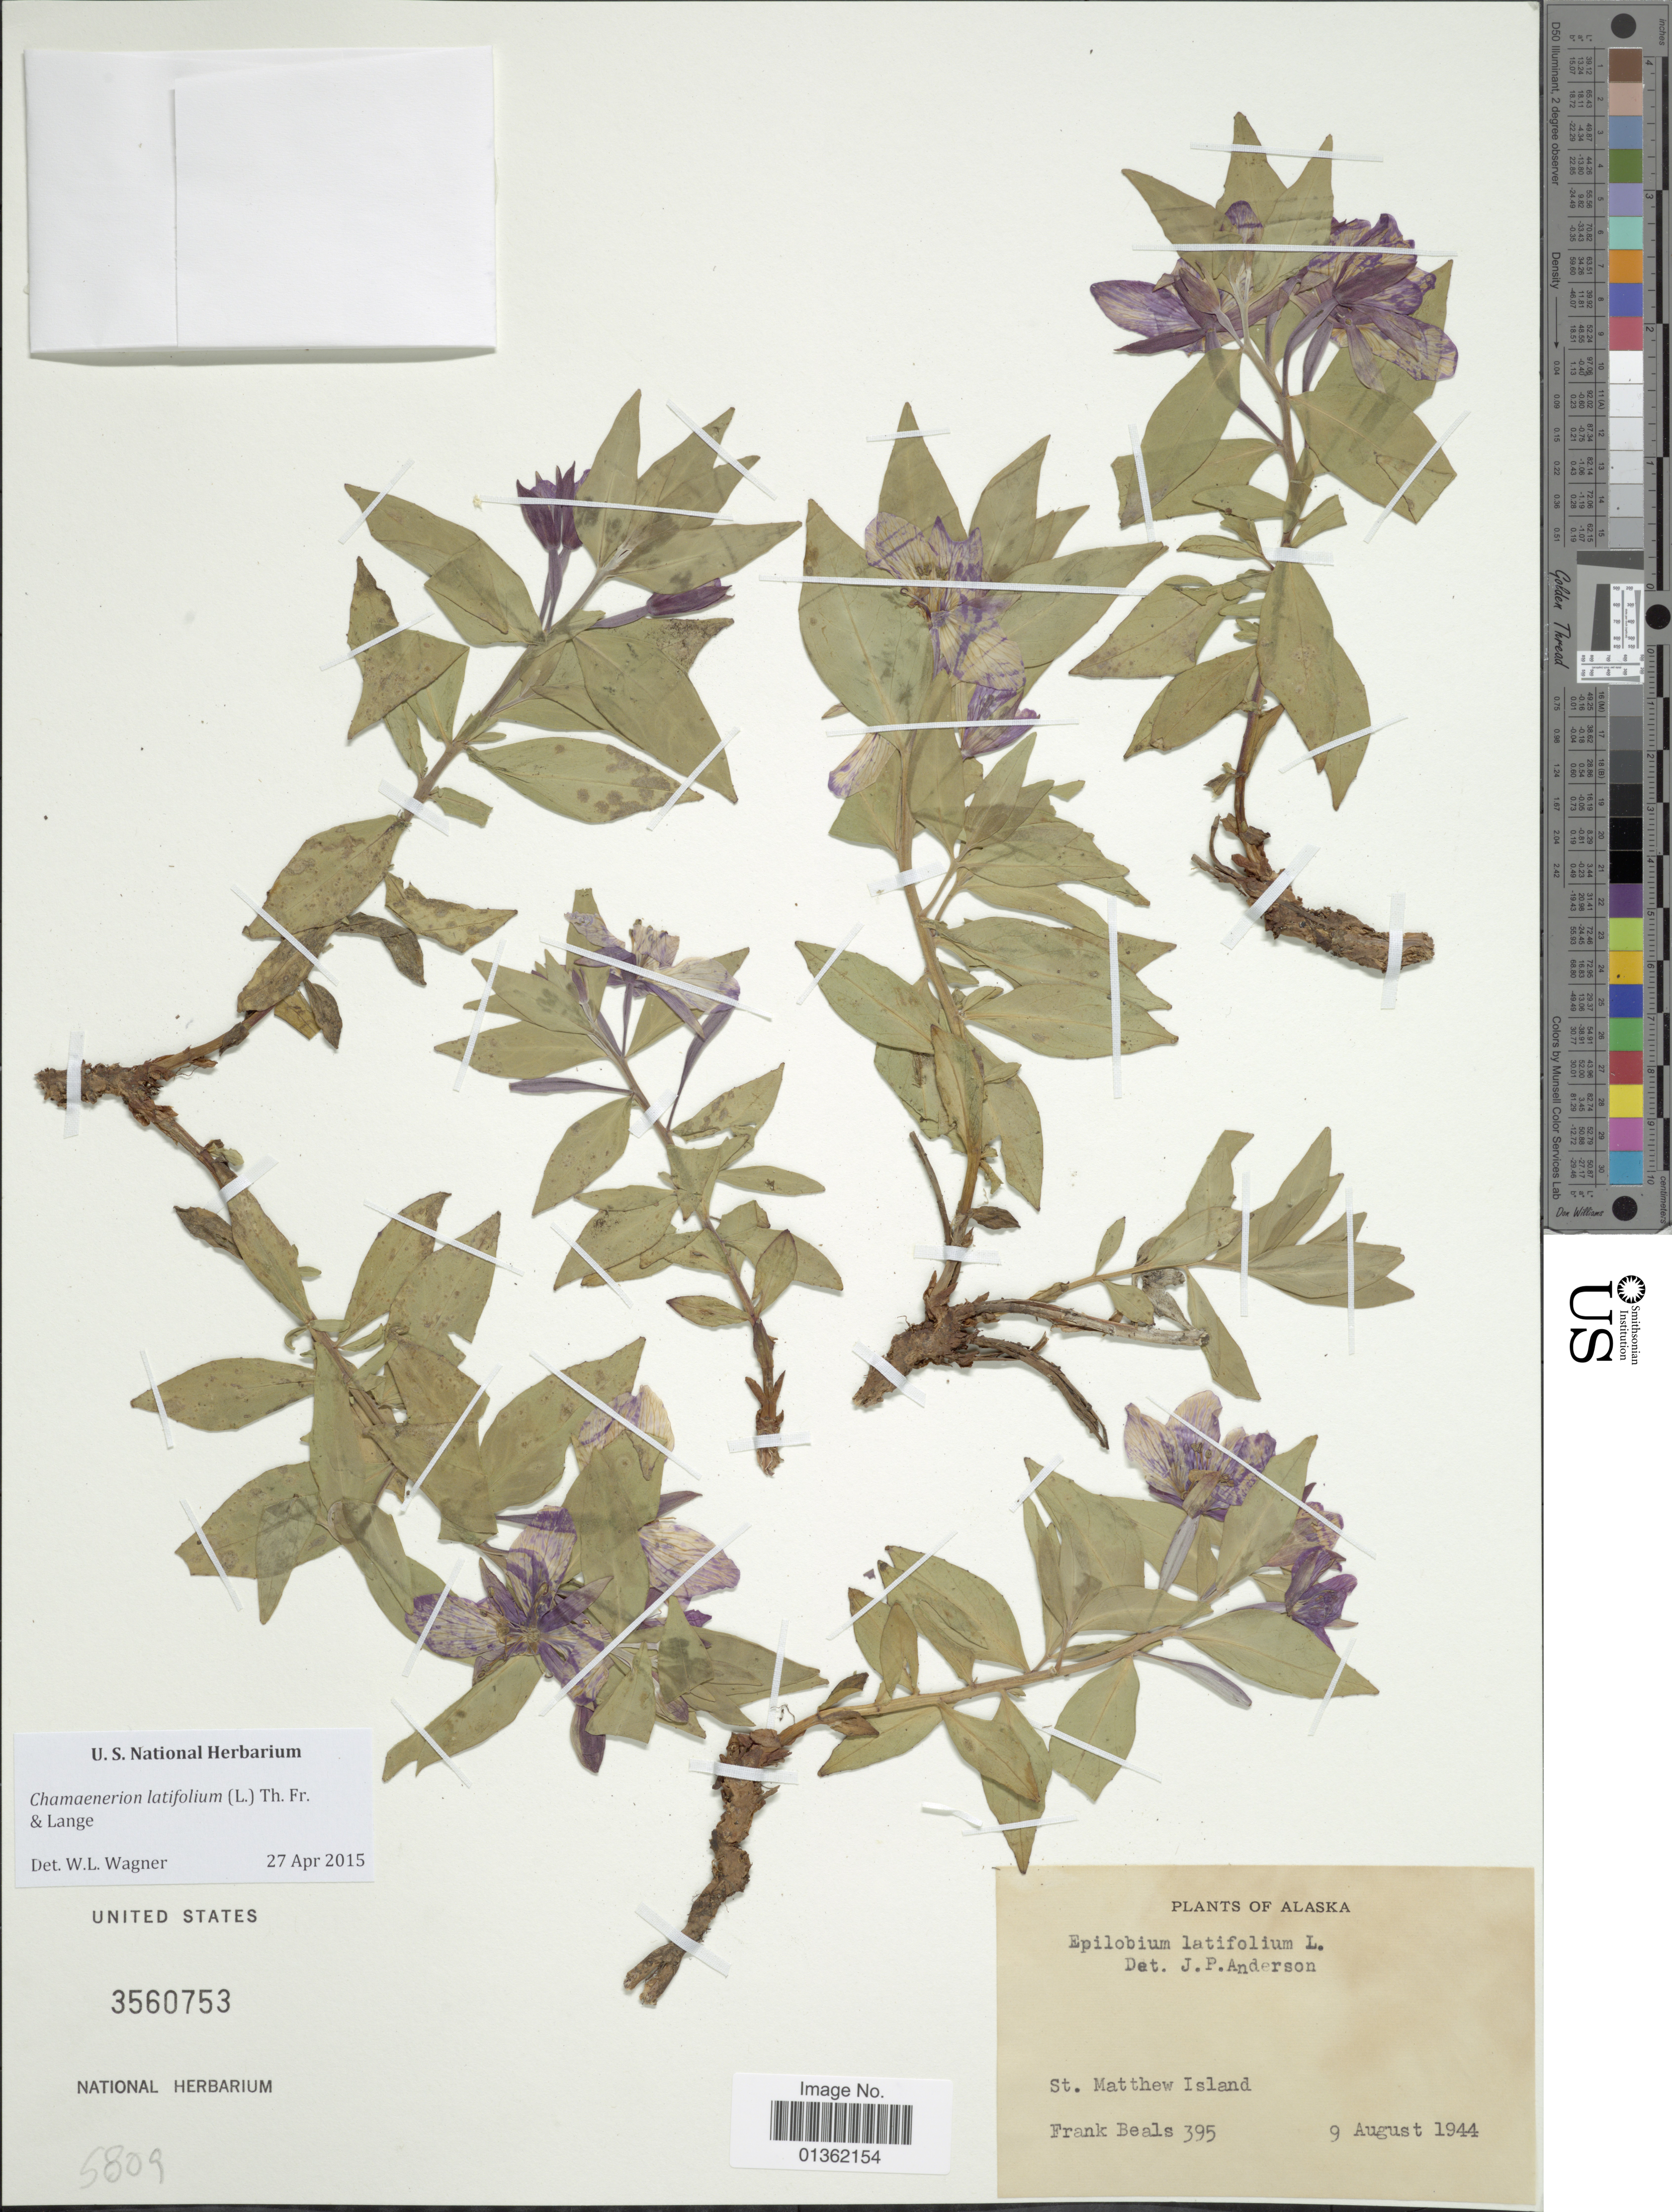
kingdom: Plantae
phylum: Tracheophyta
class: Magnoliopsida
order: Myrtales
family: Onagraceae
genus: Chamaenerion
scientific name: Chamaenerion latifolium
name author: (L.) Th. Fr. & Lange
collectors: F. Beals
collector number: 395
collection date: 1944-08-09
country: United States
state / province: Alaska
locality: St. Matthew Island.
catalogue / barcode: US 3560753